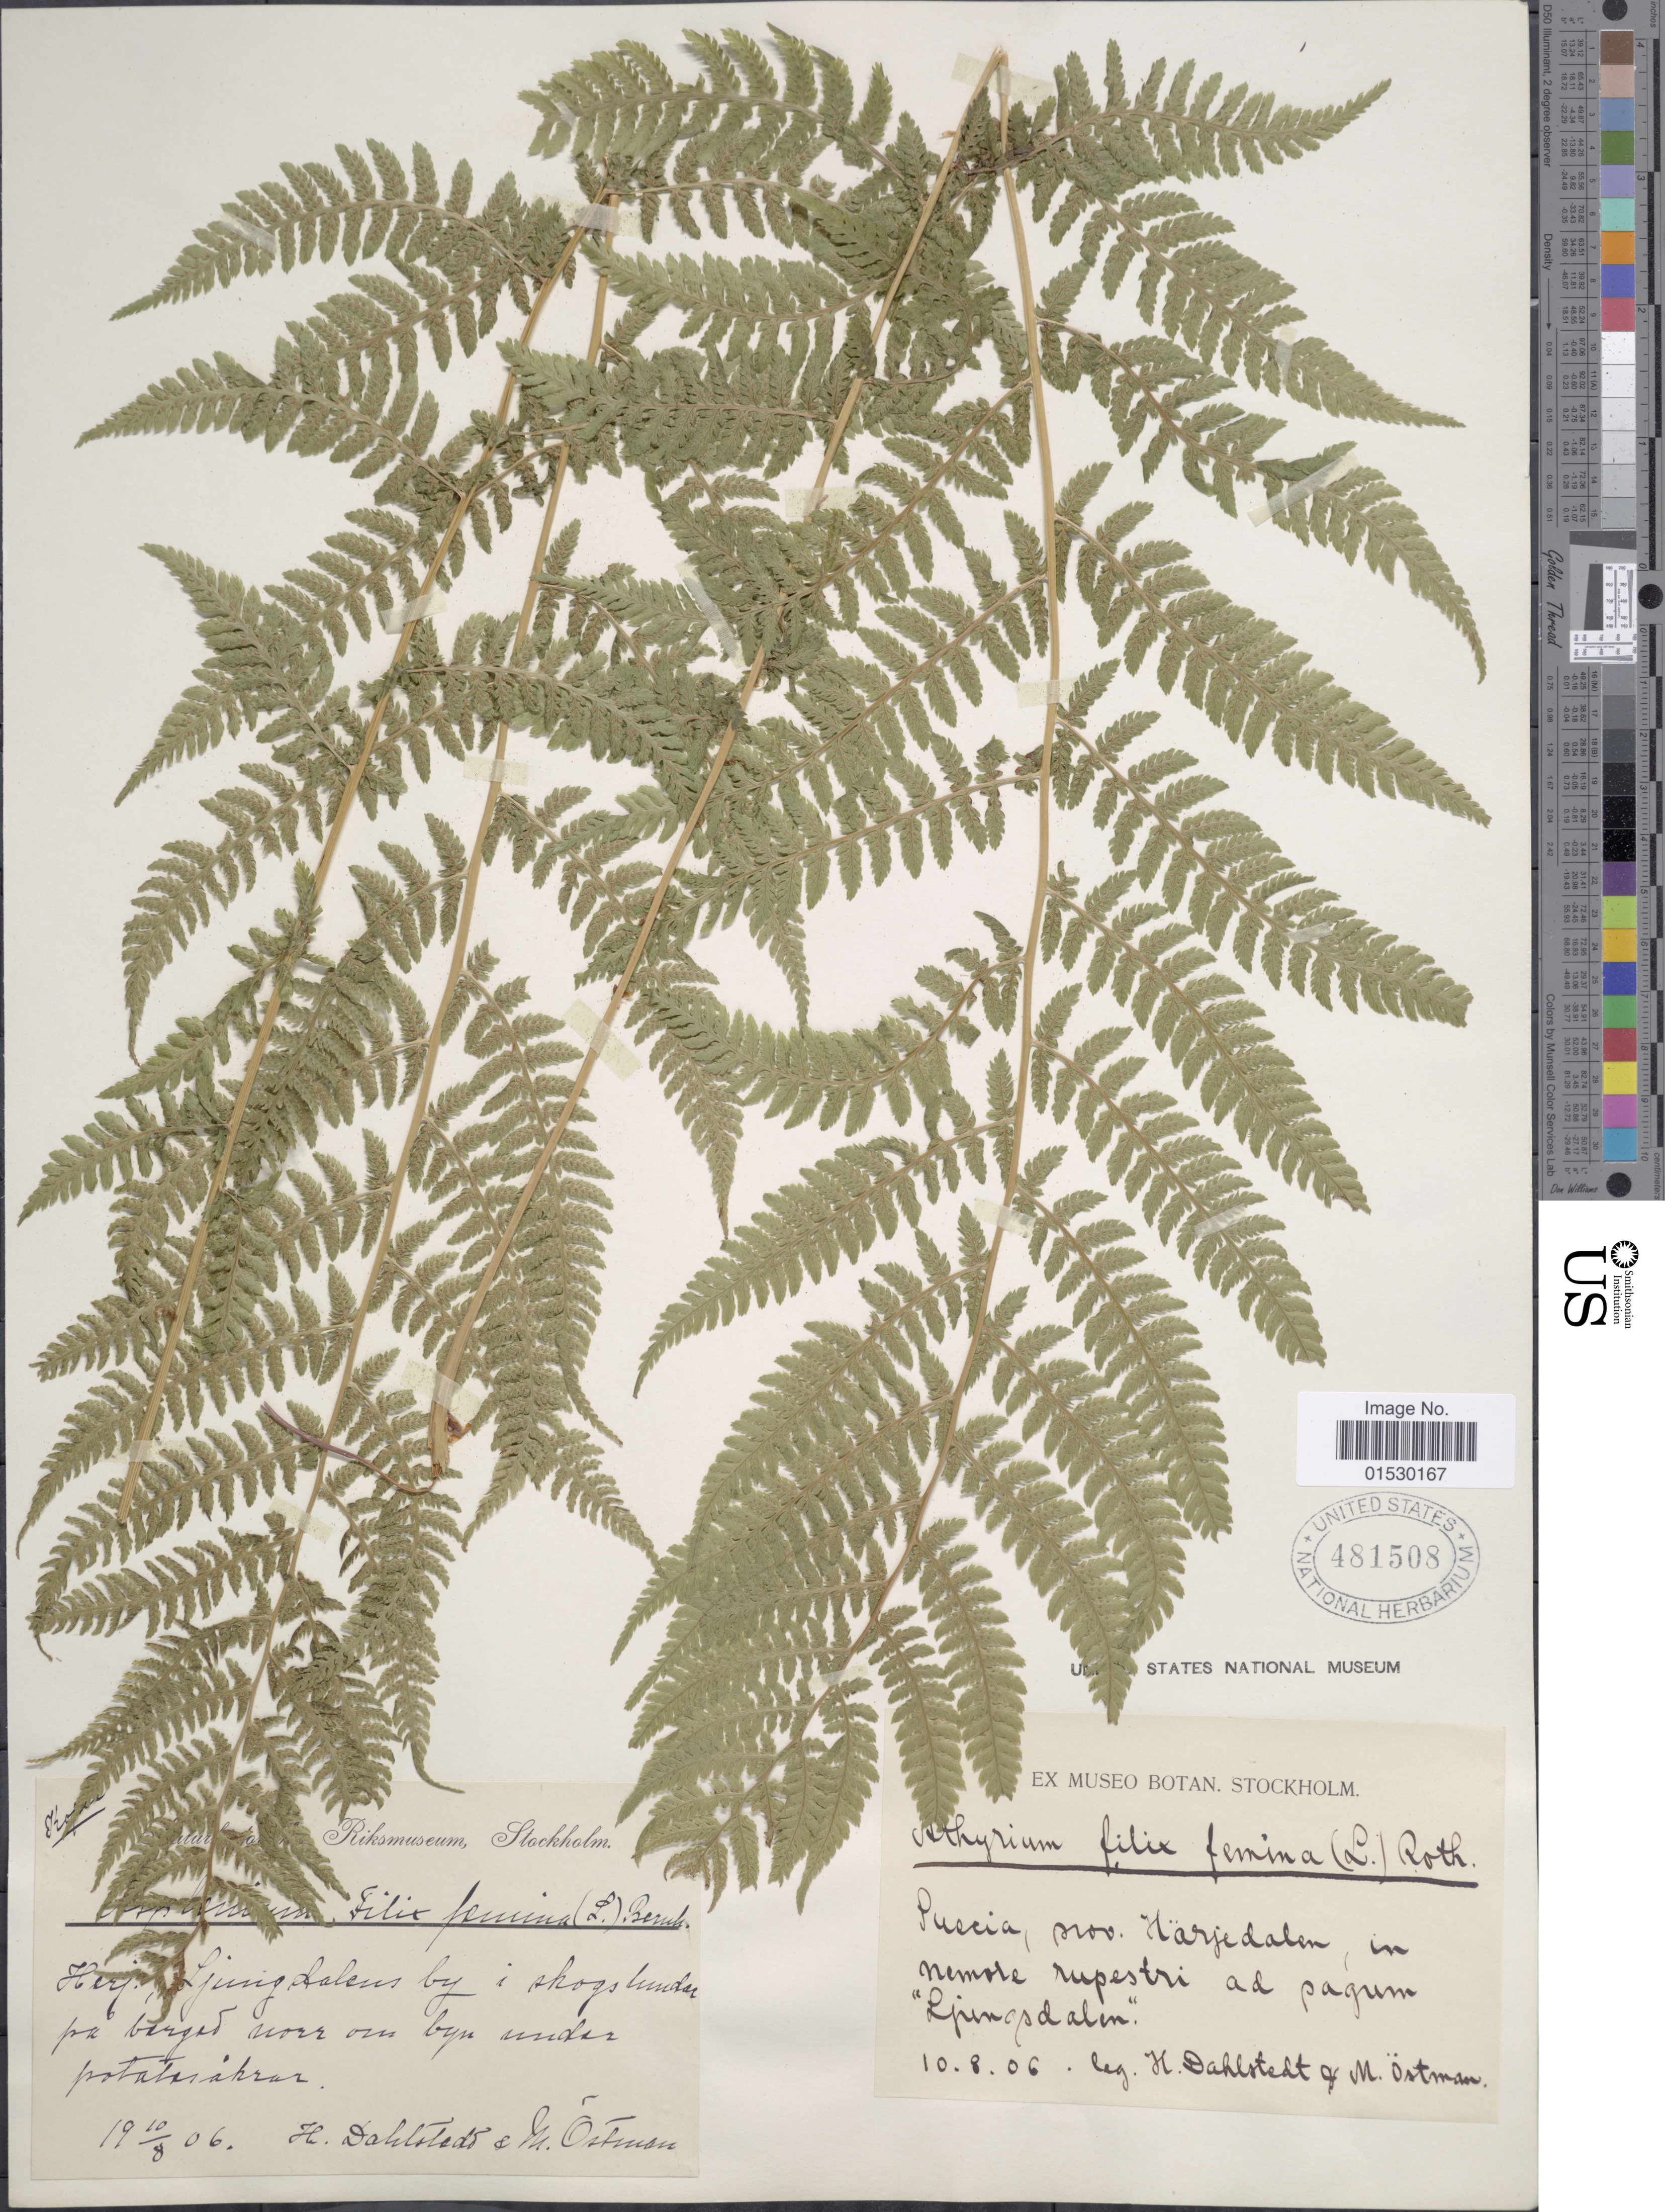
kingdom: Plantae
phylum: Tracheophyta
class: Polypodiopsida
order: Polypodiales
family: Athyriaceae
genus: Athyrium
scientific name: Athyrium filix-femina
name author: (L.) Roth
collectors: H. G. Dahlstedt & M. Ostman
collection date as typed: Transcribed d/m/y: 10/8/6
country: Sweden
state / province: Jämtland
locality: Puecia, prov. Harjedalen in nemore rupestri ad pagum "Ljungsdalen".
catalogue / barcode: US 481508